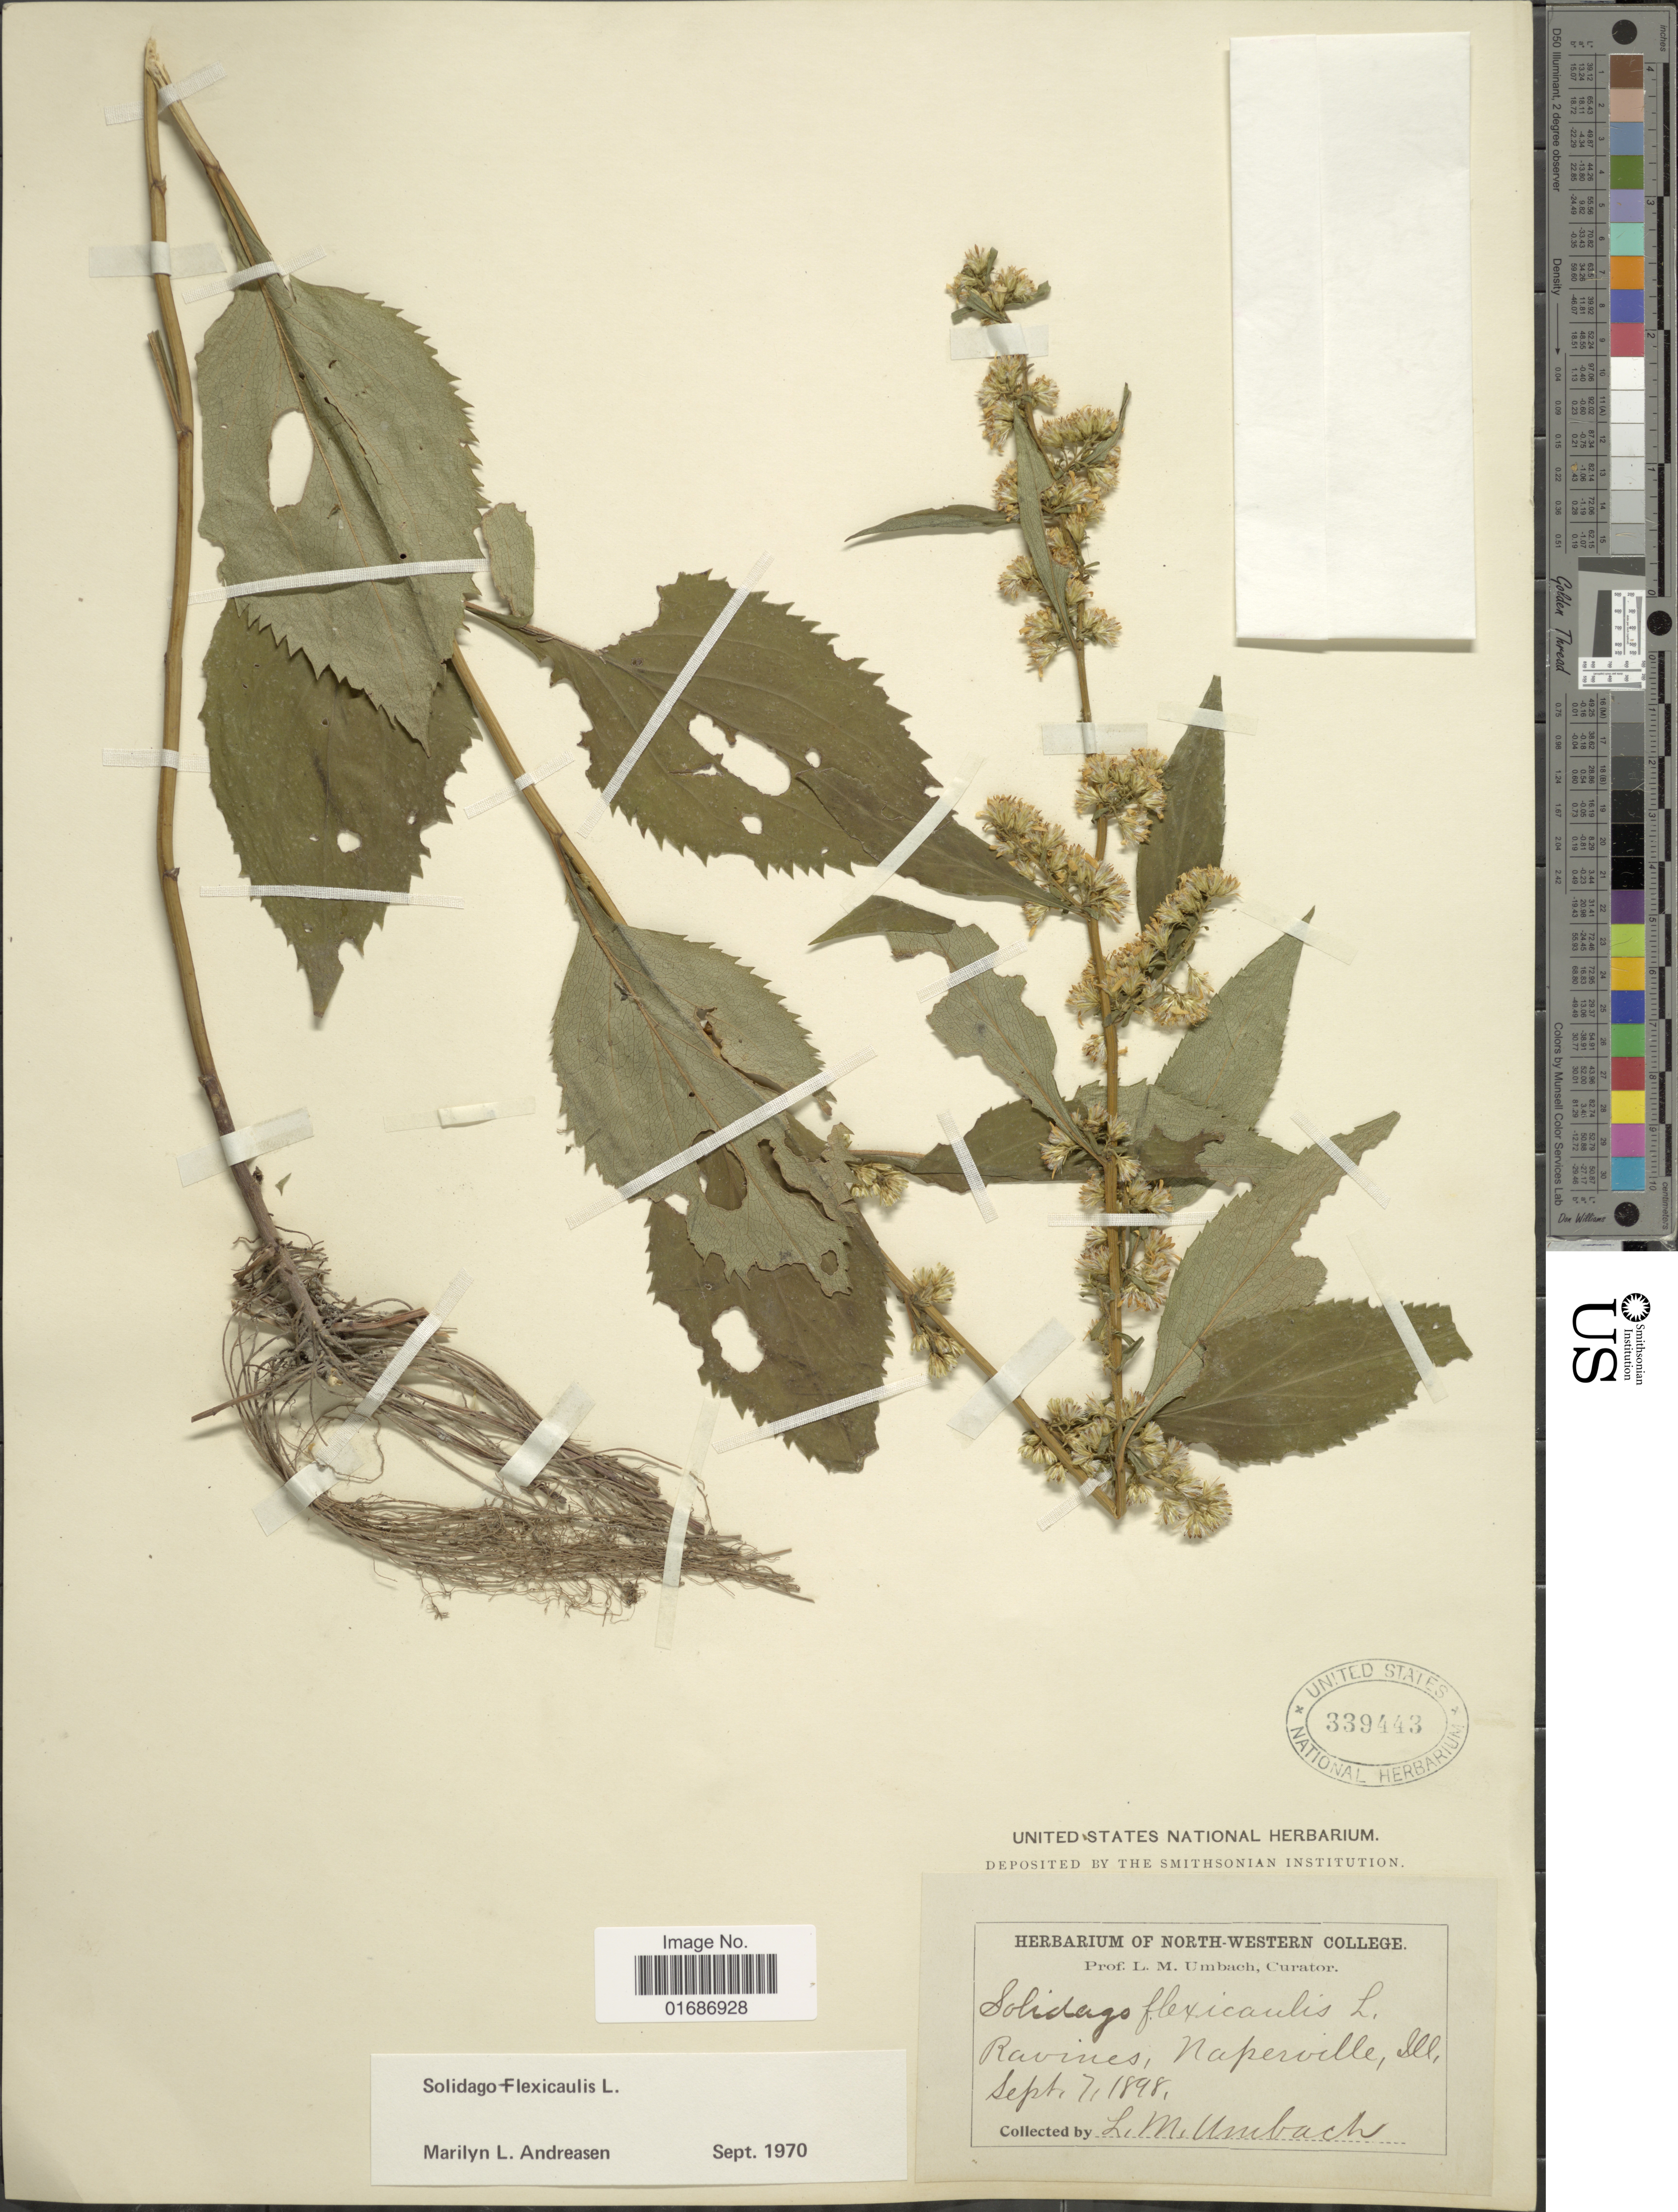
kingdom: Plantae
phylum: Tracheophyta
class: Magnoliopsida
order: Asterales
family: Asteraceae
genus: Solidago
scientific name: Solidago flexicaulis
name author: L.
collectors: L. M. Umbach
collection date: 1898-09-07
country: United States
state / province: Illinois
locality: Ravine, Naperville, Ill.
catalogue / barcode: US 339443